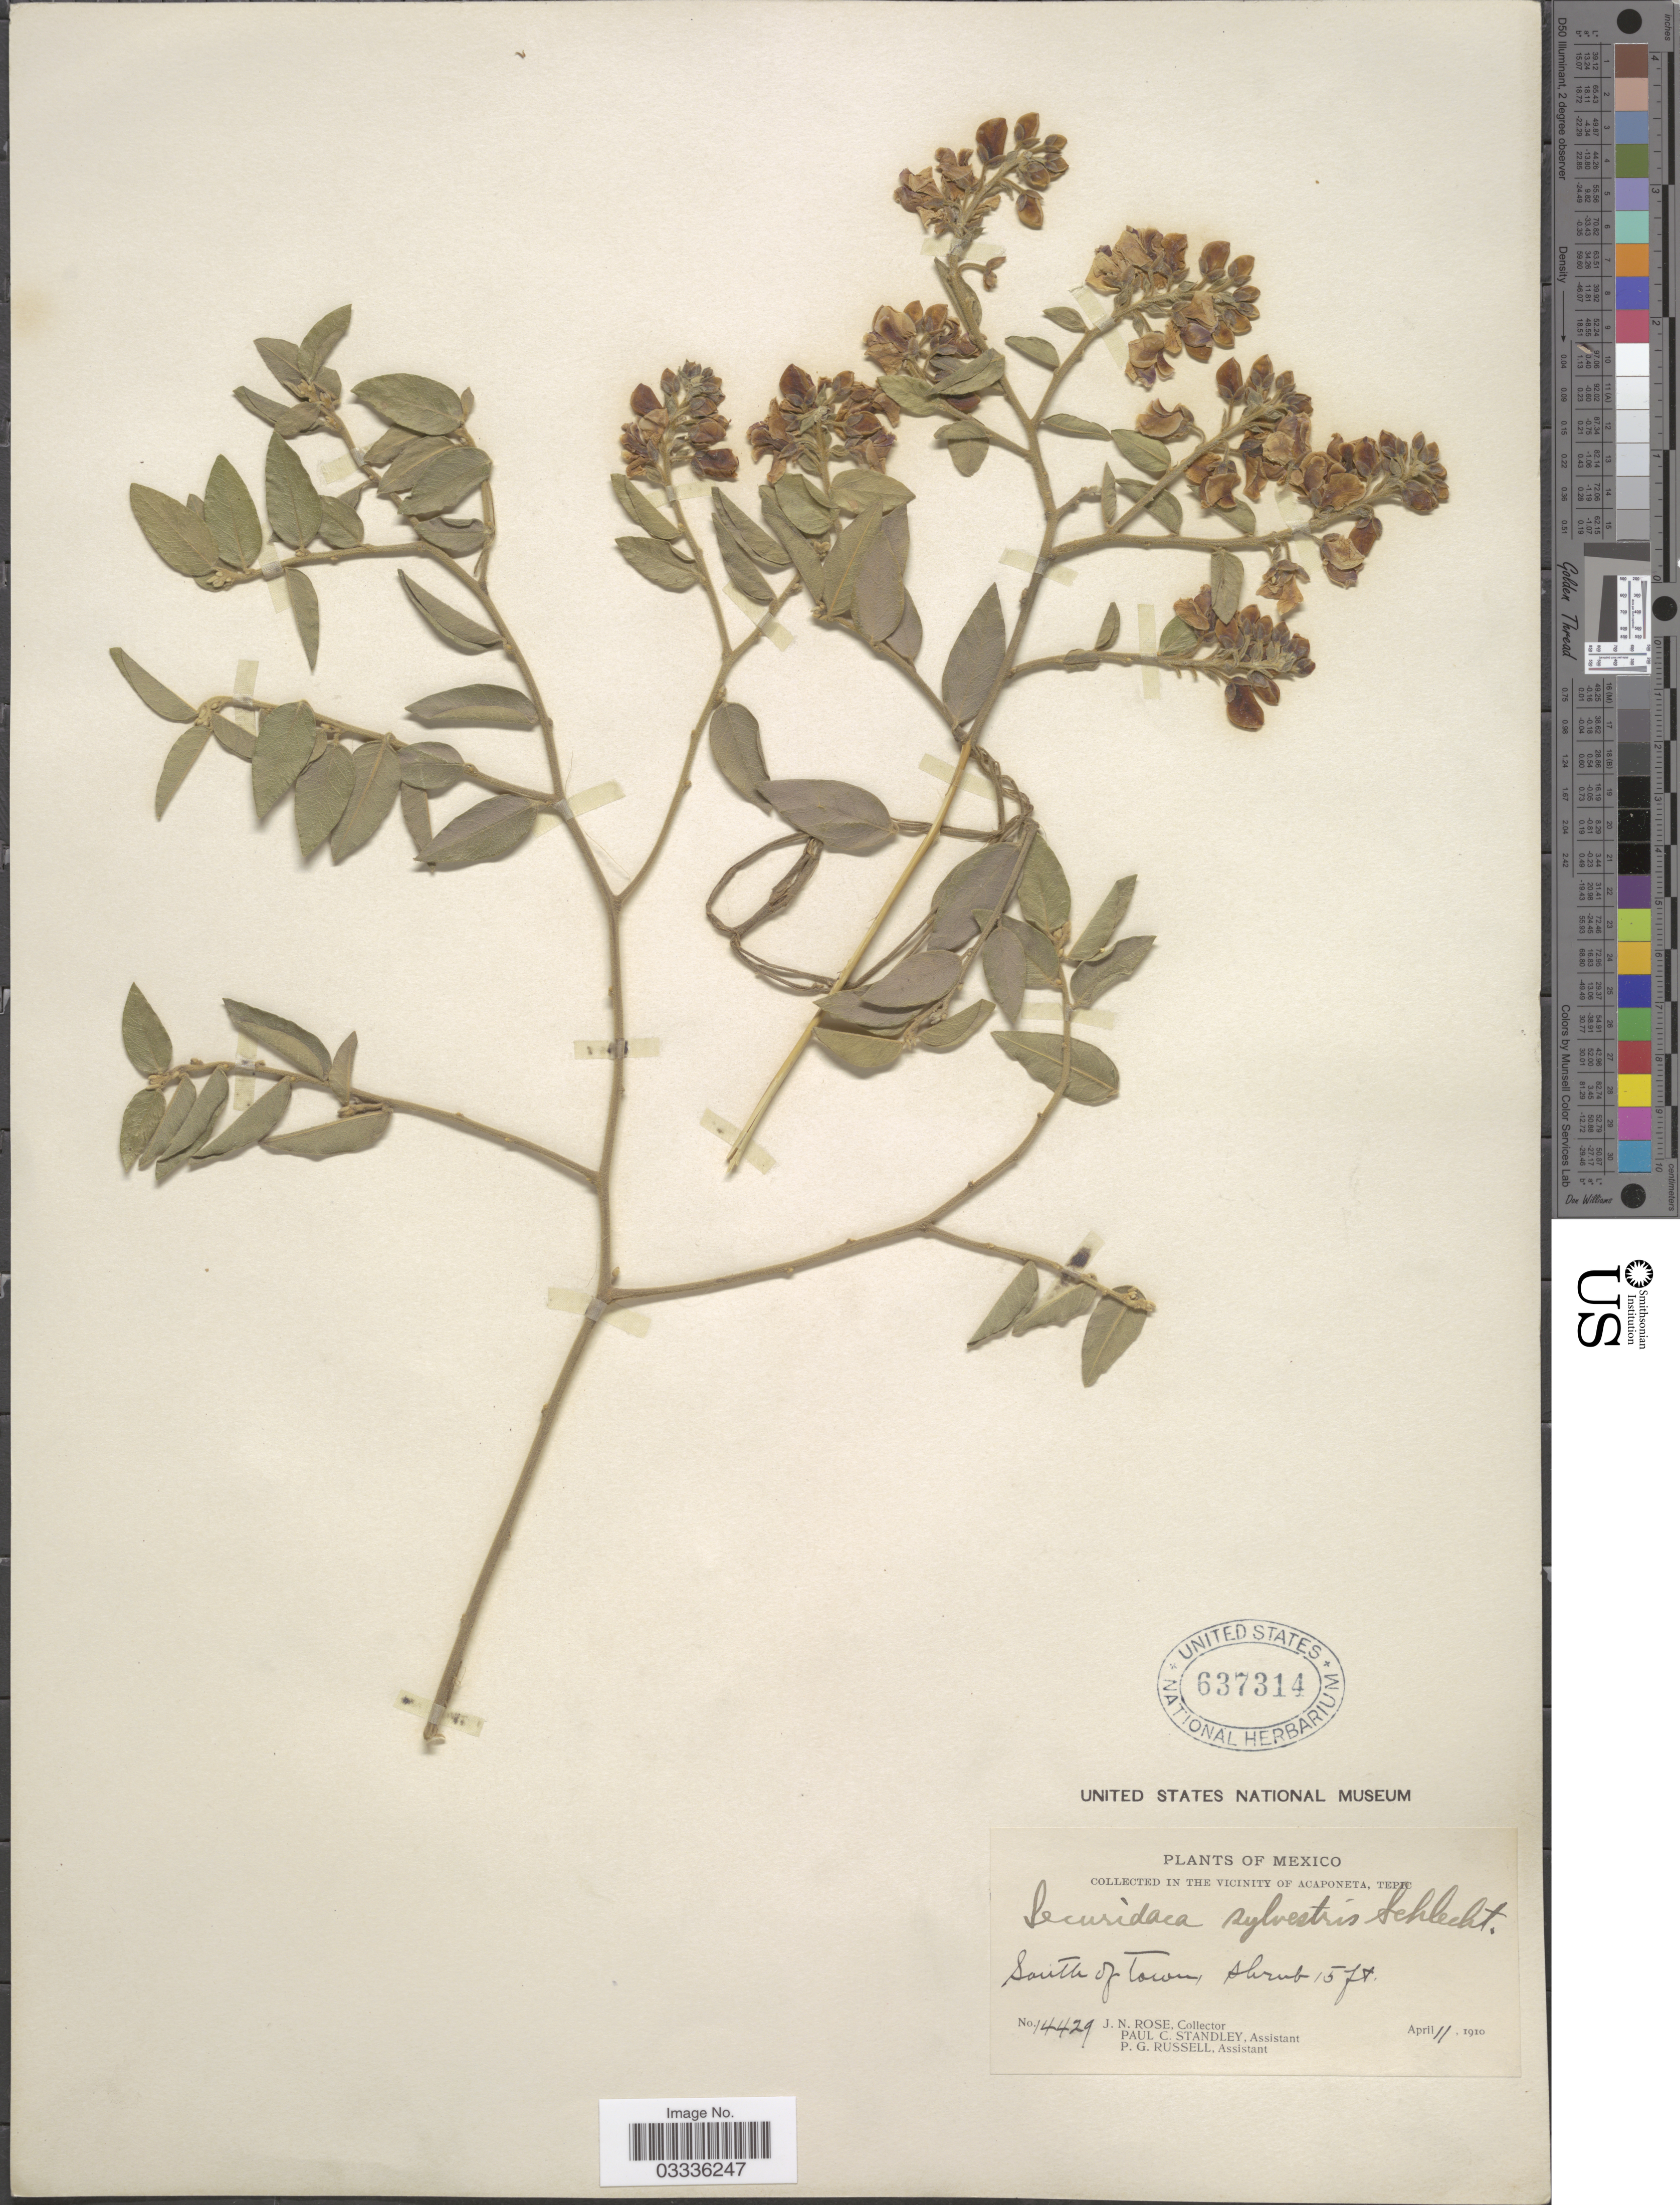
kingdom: Plantae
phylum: Tracheophyta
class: Magnoliopsida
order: Fabales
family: Polygalaceae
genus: Securidaca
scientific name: Securidaca sylvestris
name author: Schltdl.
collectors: J. N. Rose, P. C. Standley & P. G. Russell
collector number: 14429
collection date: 1910-04-11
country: Mexico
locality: In the vicinity of Acaponeta, Tepic. South of Town.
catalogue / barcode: US 637314